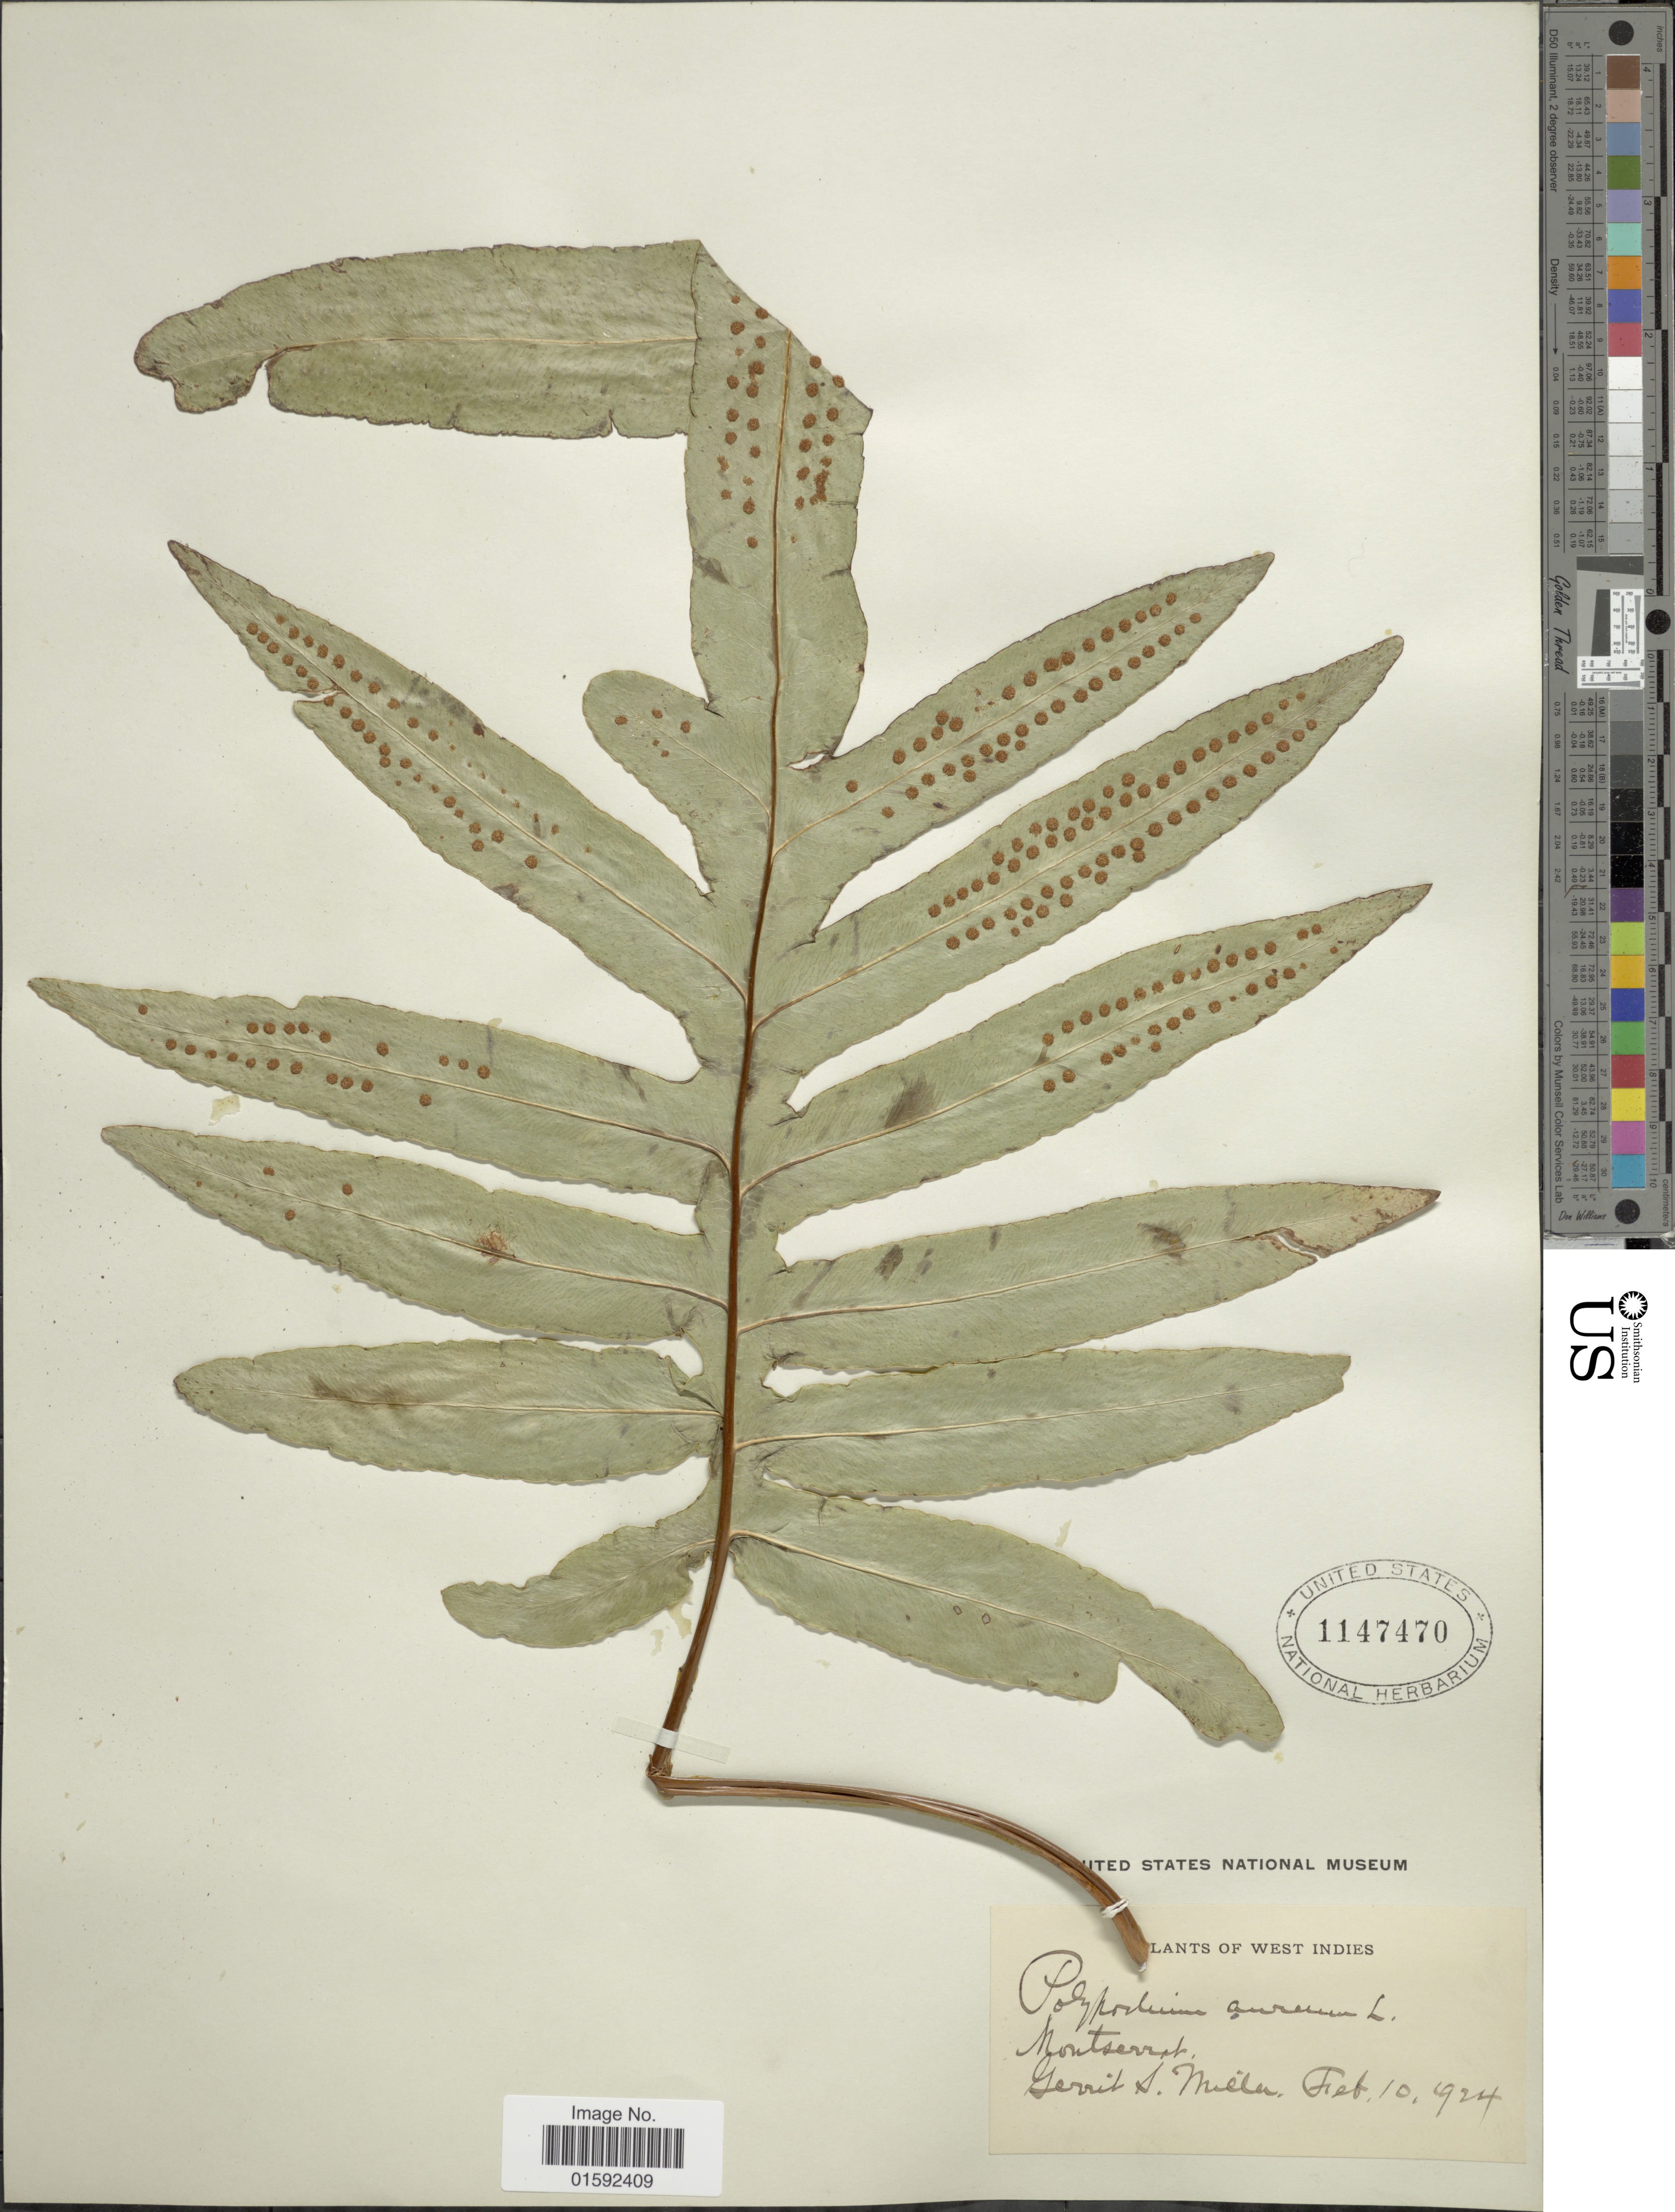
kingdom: Plantae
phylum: Tracheophyta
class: Polypodiopsida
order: Polypodiales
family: Polypodiaceae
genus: Phlebodium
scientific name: Phlebodium aureum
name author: (L.) J. Sm.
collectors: G. S. Miller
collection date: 1924-02-10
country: Montserrat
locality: West Indies, Montserrat.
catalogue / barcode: US 1147470